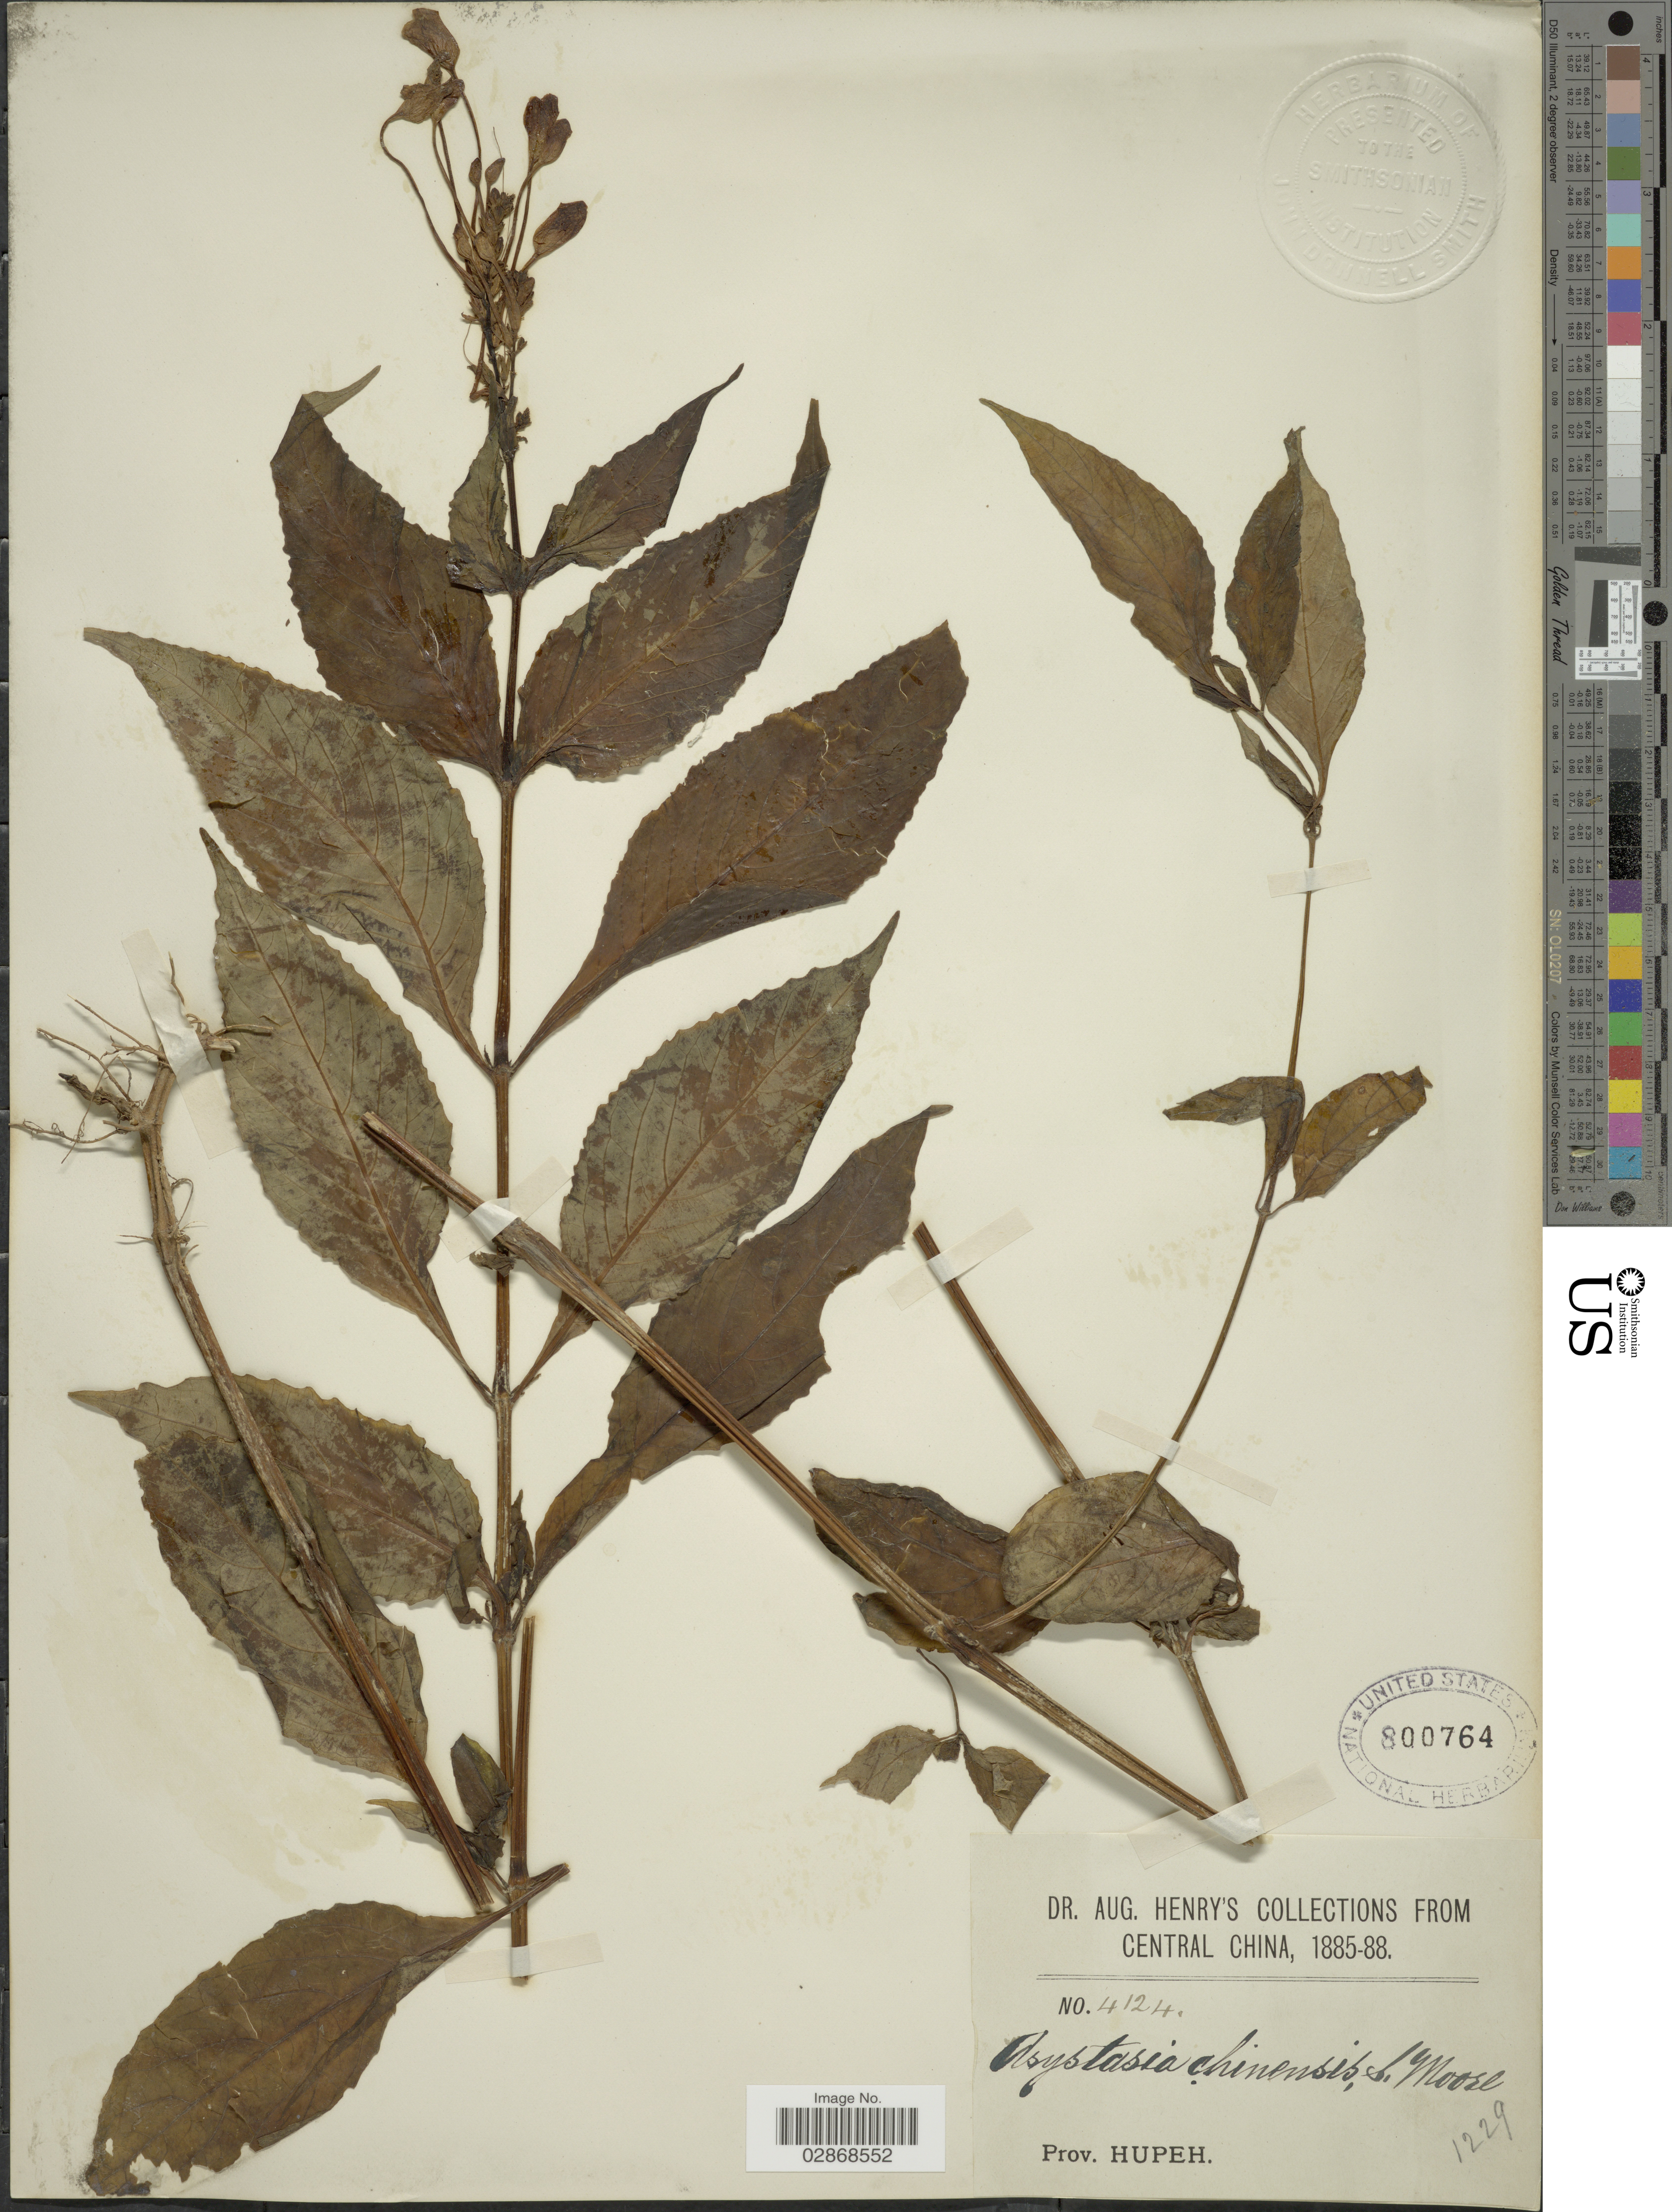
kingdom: Plantae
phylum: Tracheophyta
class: Magnoliopsida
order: Lamiales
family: Acanthaceae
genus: Asystasia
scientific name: Asystasia chinensis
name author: S. Moore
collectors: A. Henry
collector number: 4124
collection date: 1885/1888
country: China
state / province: Hubei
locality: Central China. Prov. Hupeh.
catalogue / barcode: US 800764